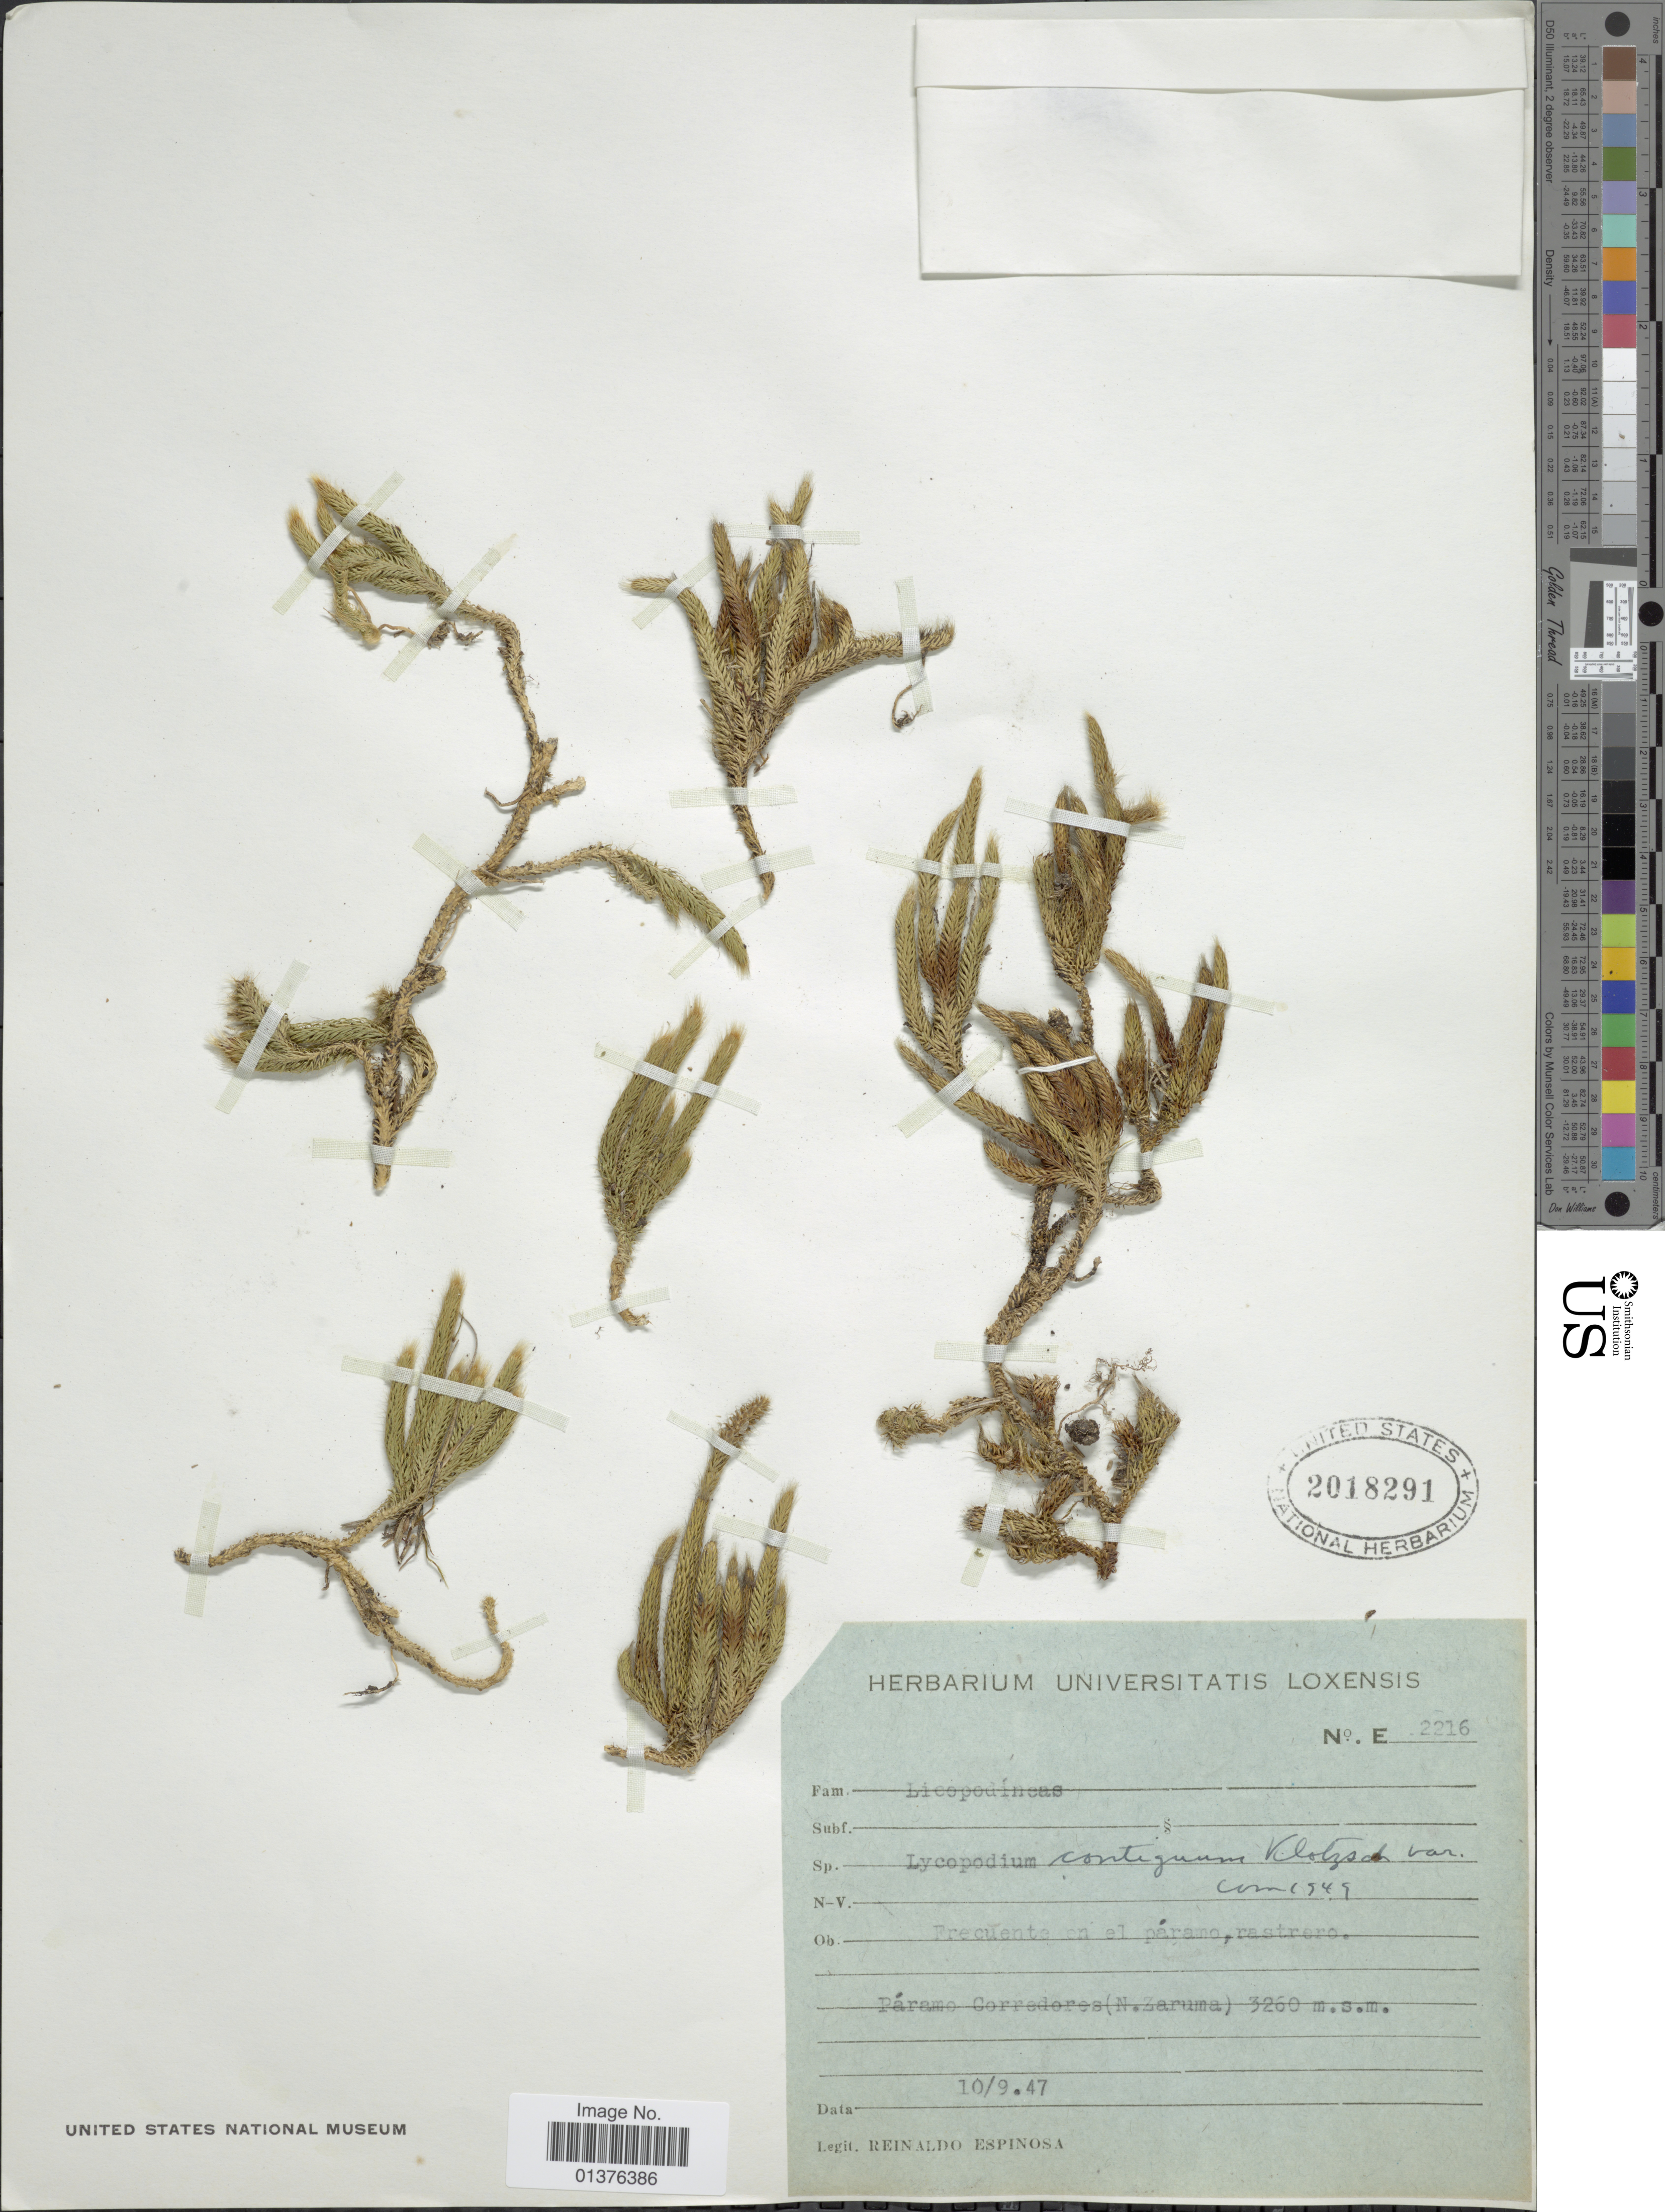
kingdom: Plantae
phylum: Tracheophyta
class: Lycopodiopsida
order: Lycopodiales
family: Lycopodiaceae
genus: Lycopodium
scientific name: Lycopodium clavatum subsp. contiguum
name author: (Klotzsch) B. Øllg.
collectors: R. Espinosa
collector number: E2216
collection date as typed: Transcribed d/m/y: 10/9/47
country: Ecuador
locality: Páramo Corredores (N. Zaruma)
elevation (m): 3260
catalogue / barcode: US 2018291